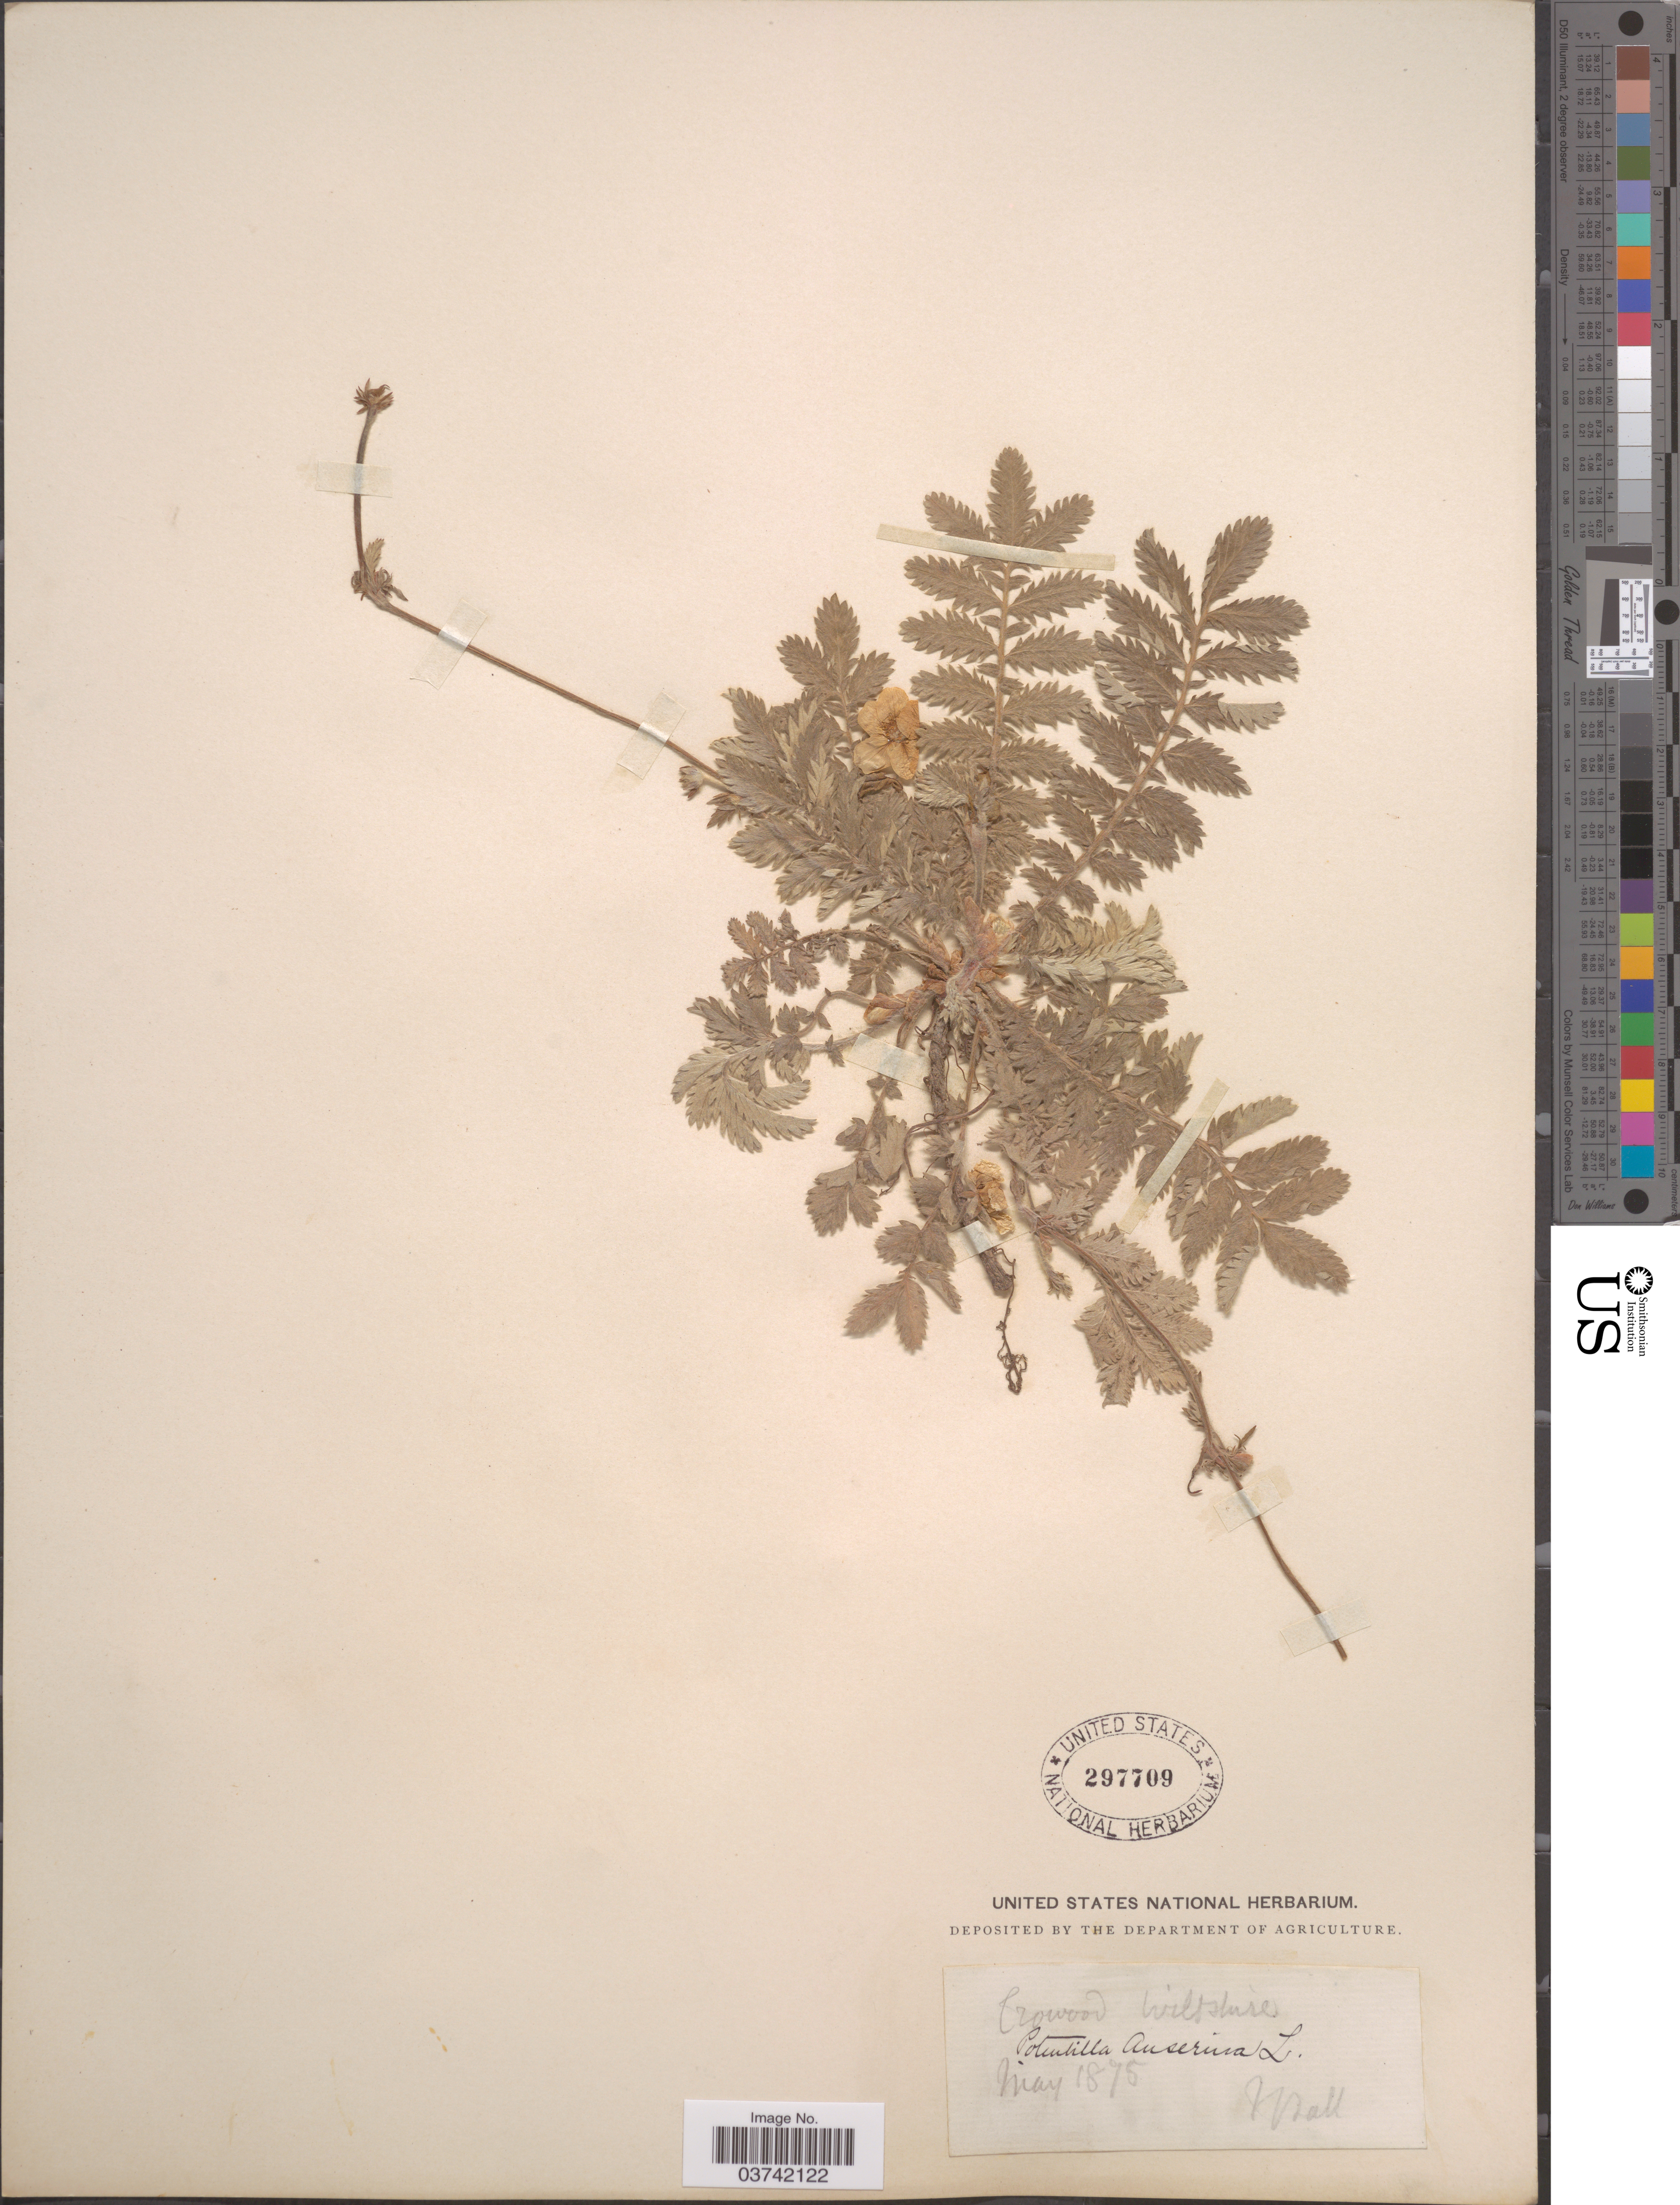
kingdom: Plantae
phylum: Tracheophyta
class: Magnoliopsida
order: Rosales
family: Rosaceae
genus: Argentina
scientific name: Argentina anserina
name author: (L.) Rydb.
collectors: J. Ball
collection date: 1875-05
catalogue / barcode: US 297709